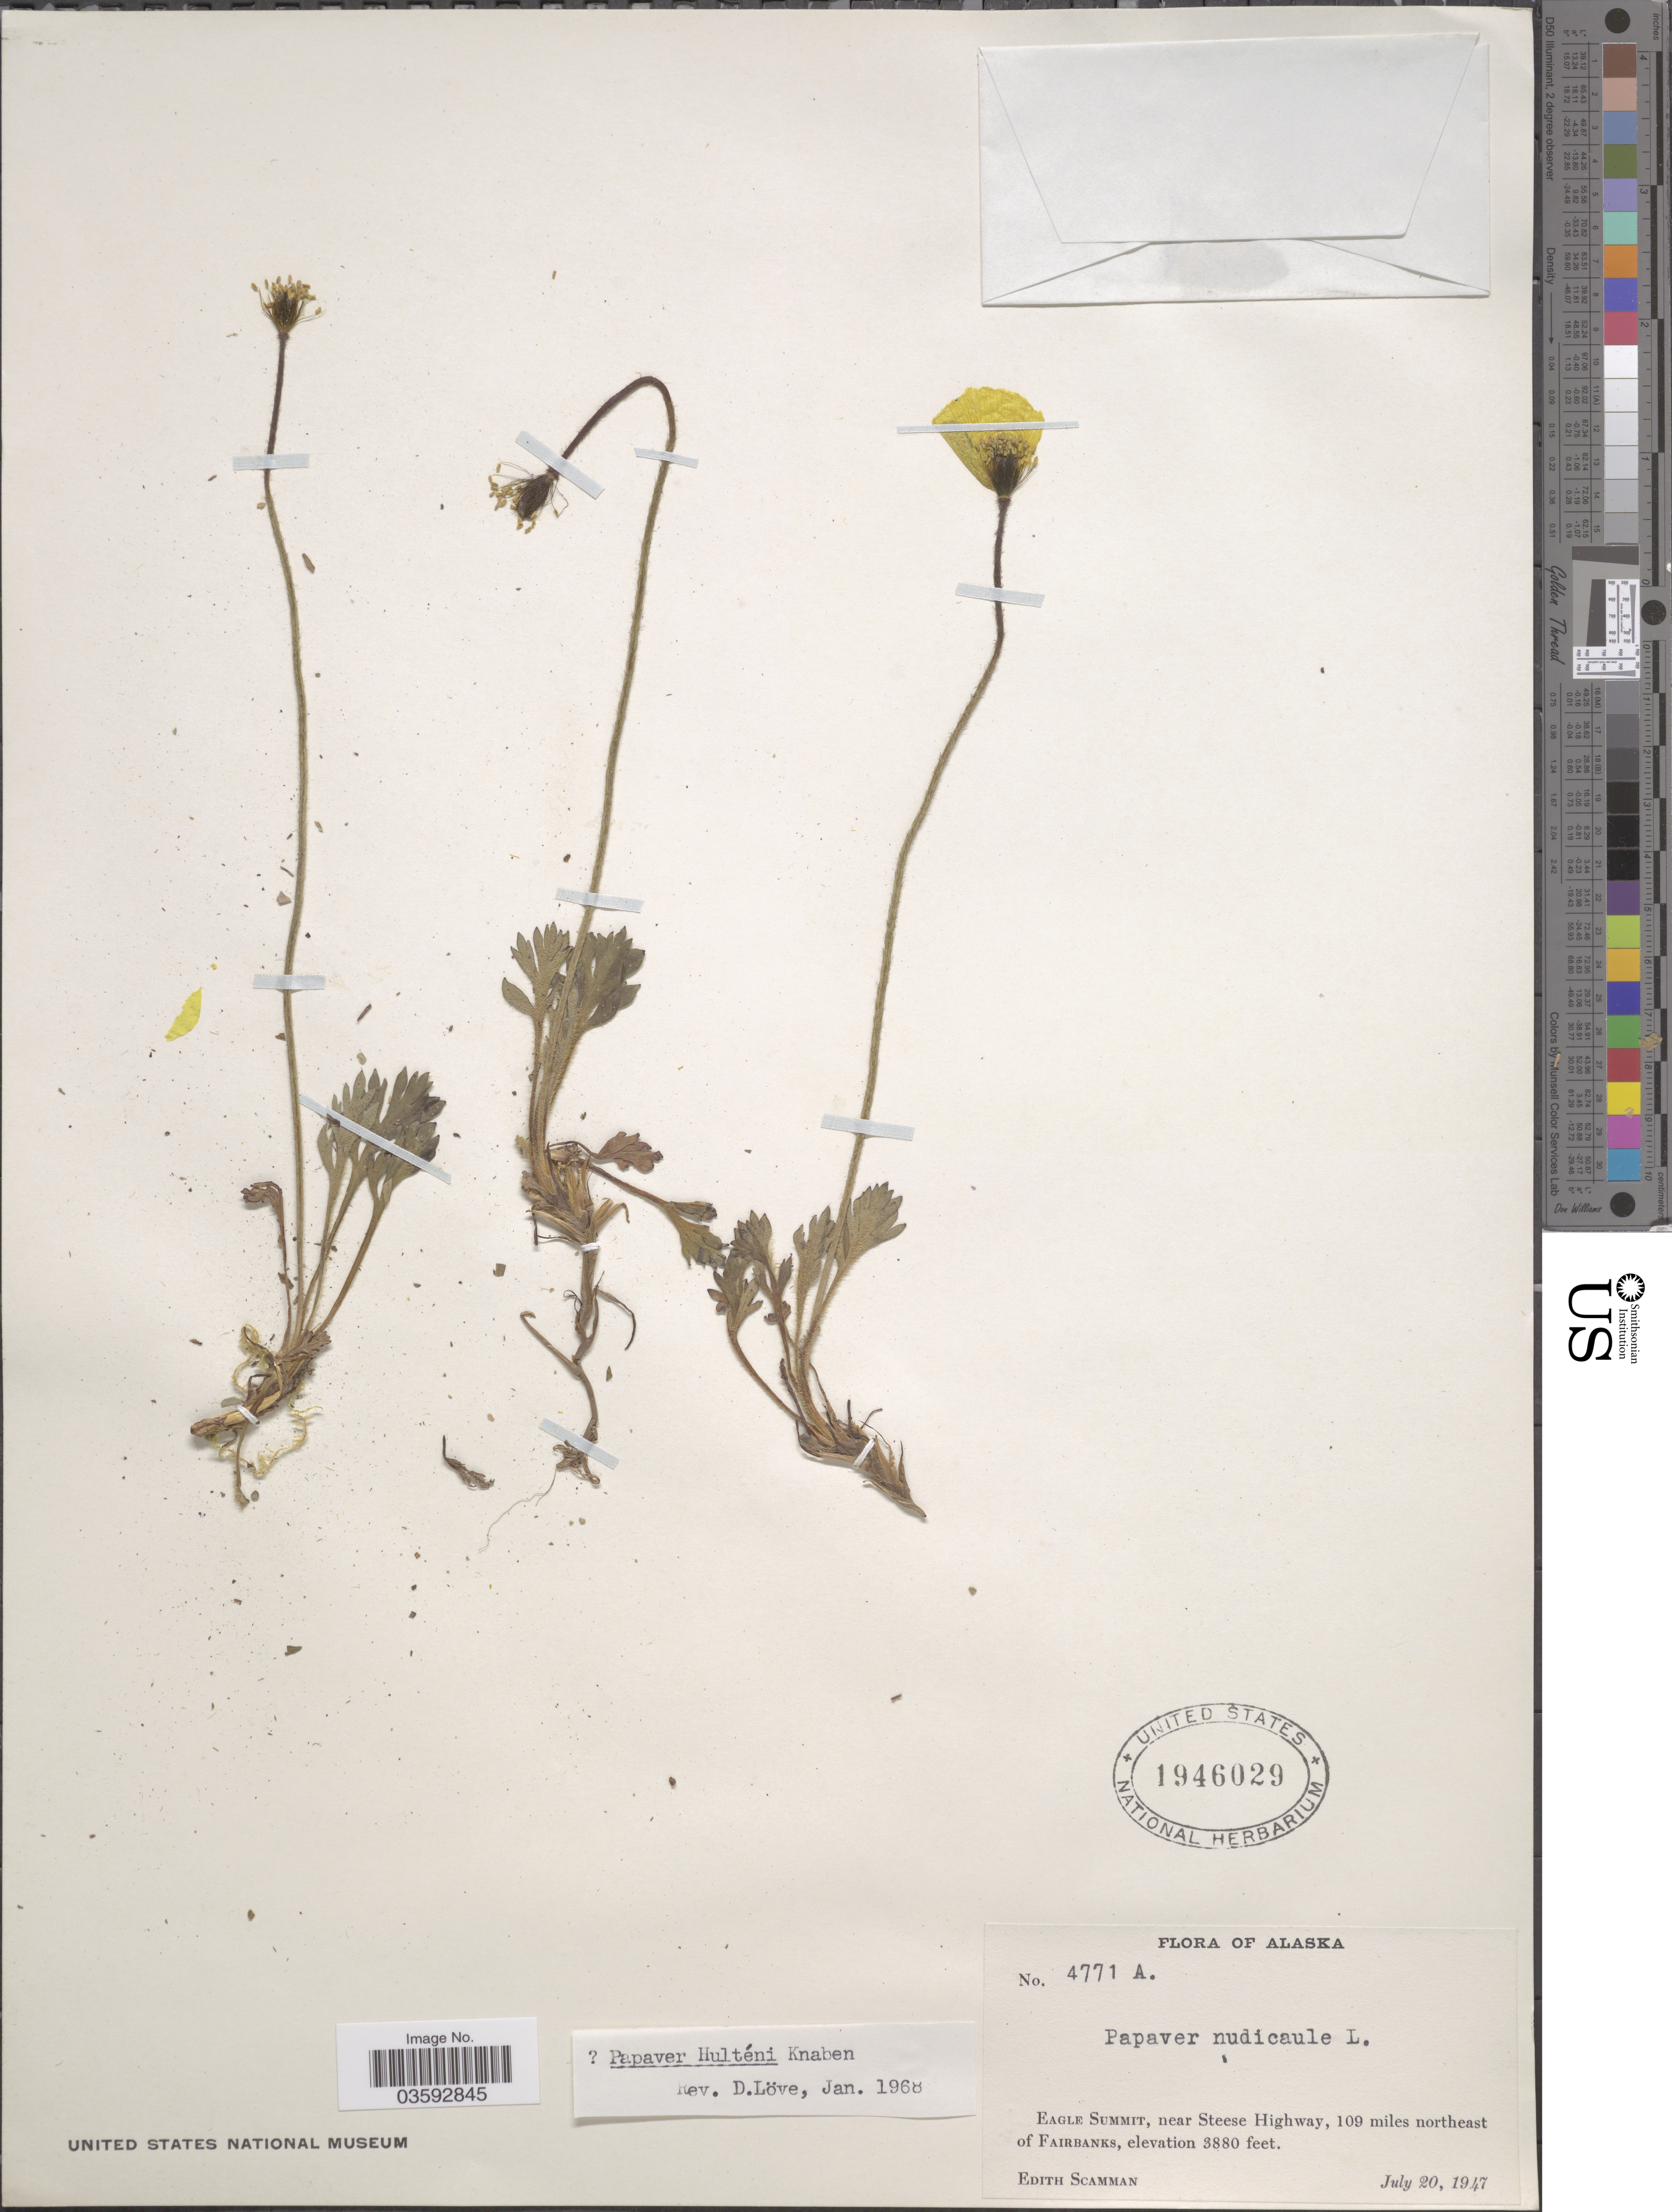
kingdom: Plantae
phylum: Tracheophyta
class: Magnoliopsida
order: Ranunculales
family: Papaveraceae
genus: Papaver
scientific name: Papaver macounii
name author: Greene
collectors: E. Scamman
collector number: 4771 A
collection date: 1947-07-20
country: United States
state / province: Alaska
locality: Eagle Summit, near Steese Highway, 109 miles northeast of Fairbanks.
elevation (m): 1183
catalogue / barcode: US 1946029